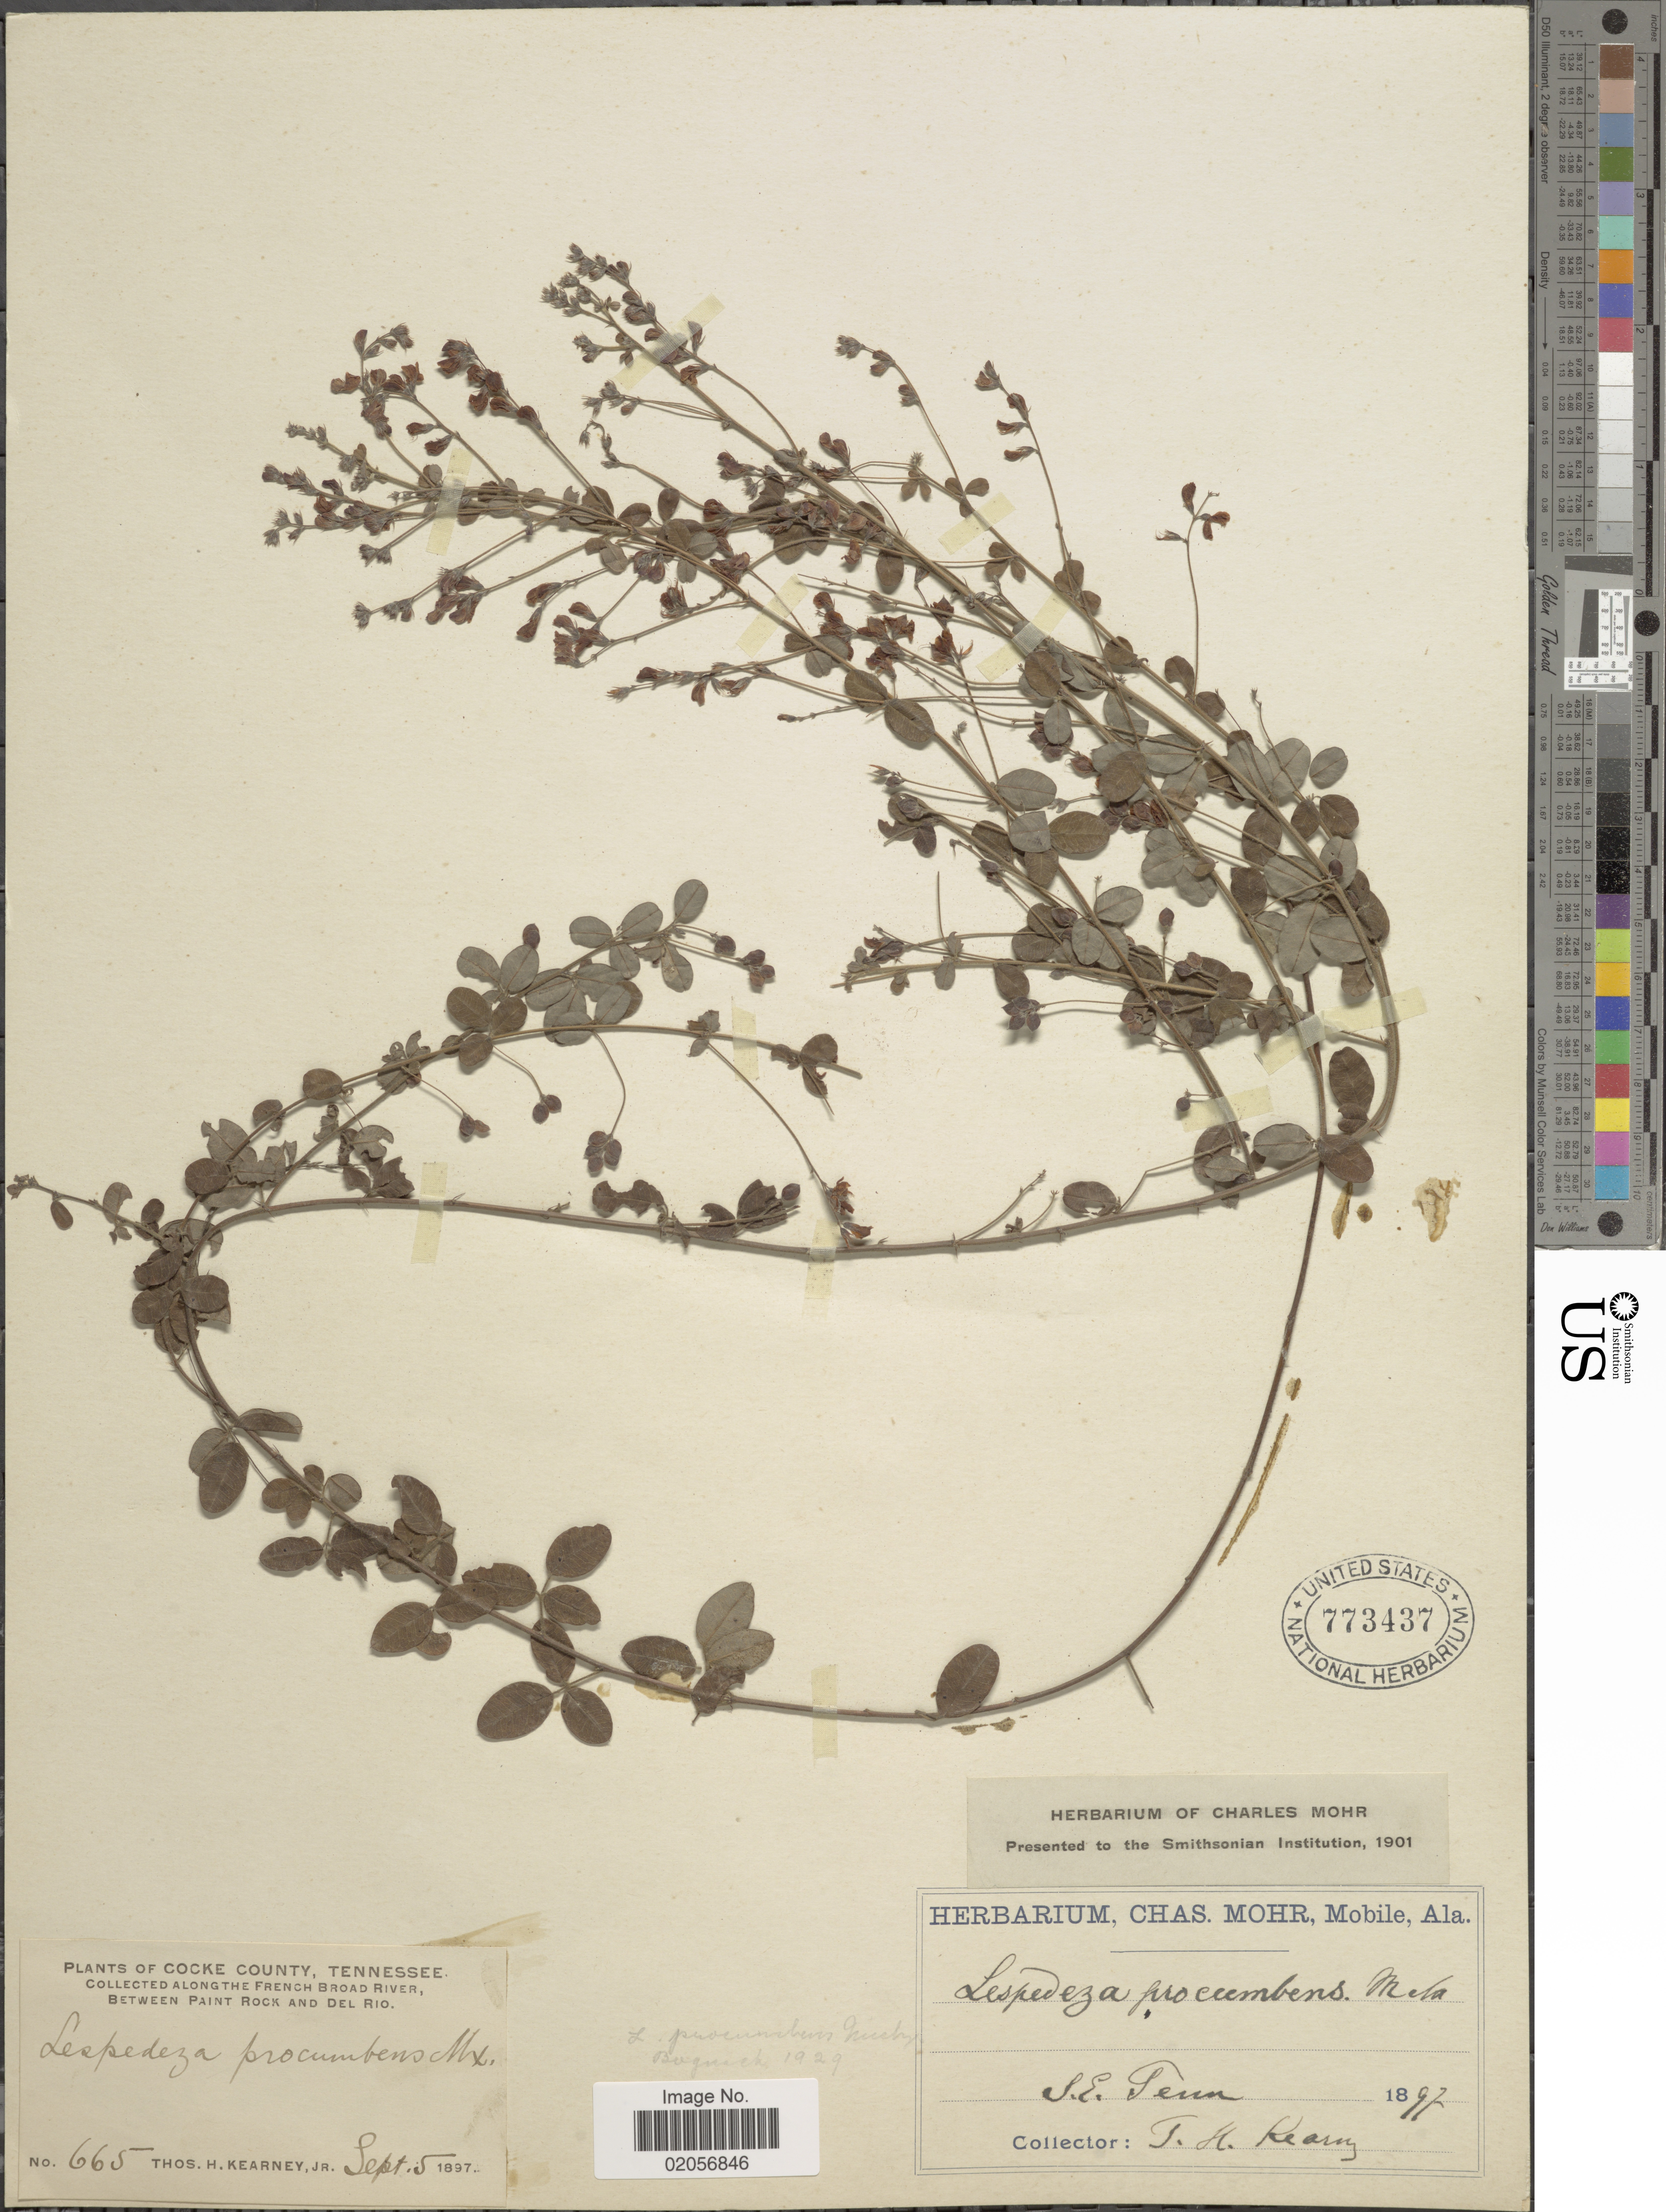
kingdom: Plantae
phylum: Tracheophyta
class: Magnoliopsida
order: Fabales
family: Fabaceae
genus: Lespedeza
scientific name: Lespedeza procumbens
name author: Michx.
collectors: T. H. Kearney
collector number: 665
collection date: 1897-09-05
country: United States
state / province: Tennessee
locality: S. E. Tenn. Cocke County, along the French Broad River, between Paint Rock and Del Rio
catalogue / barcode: US 773437